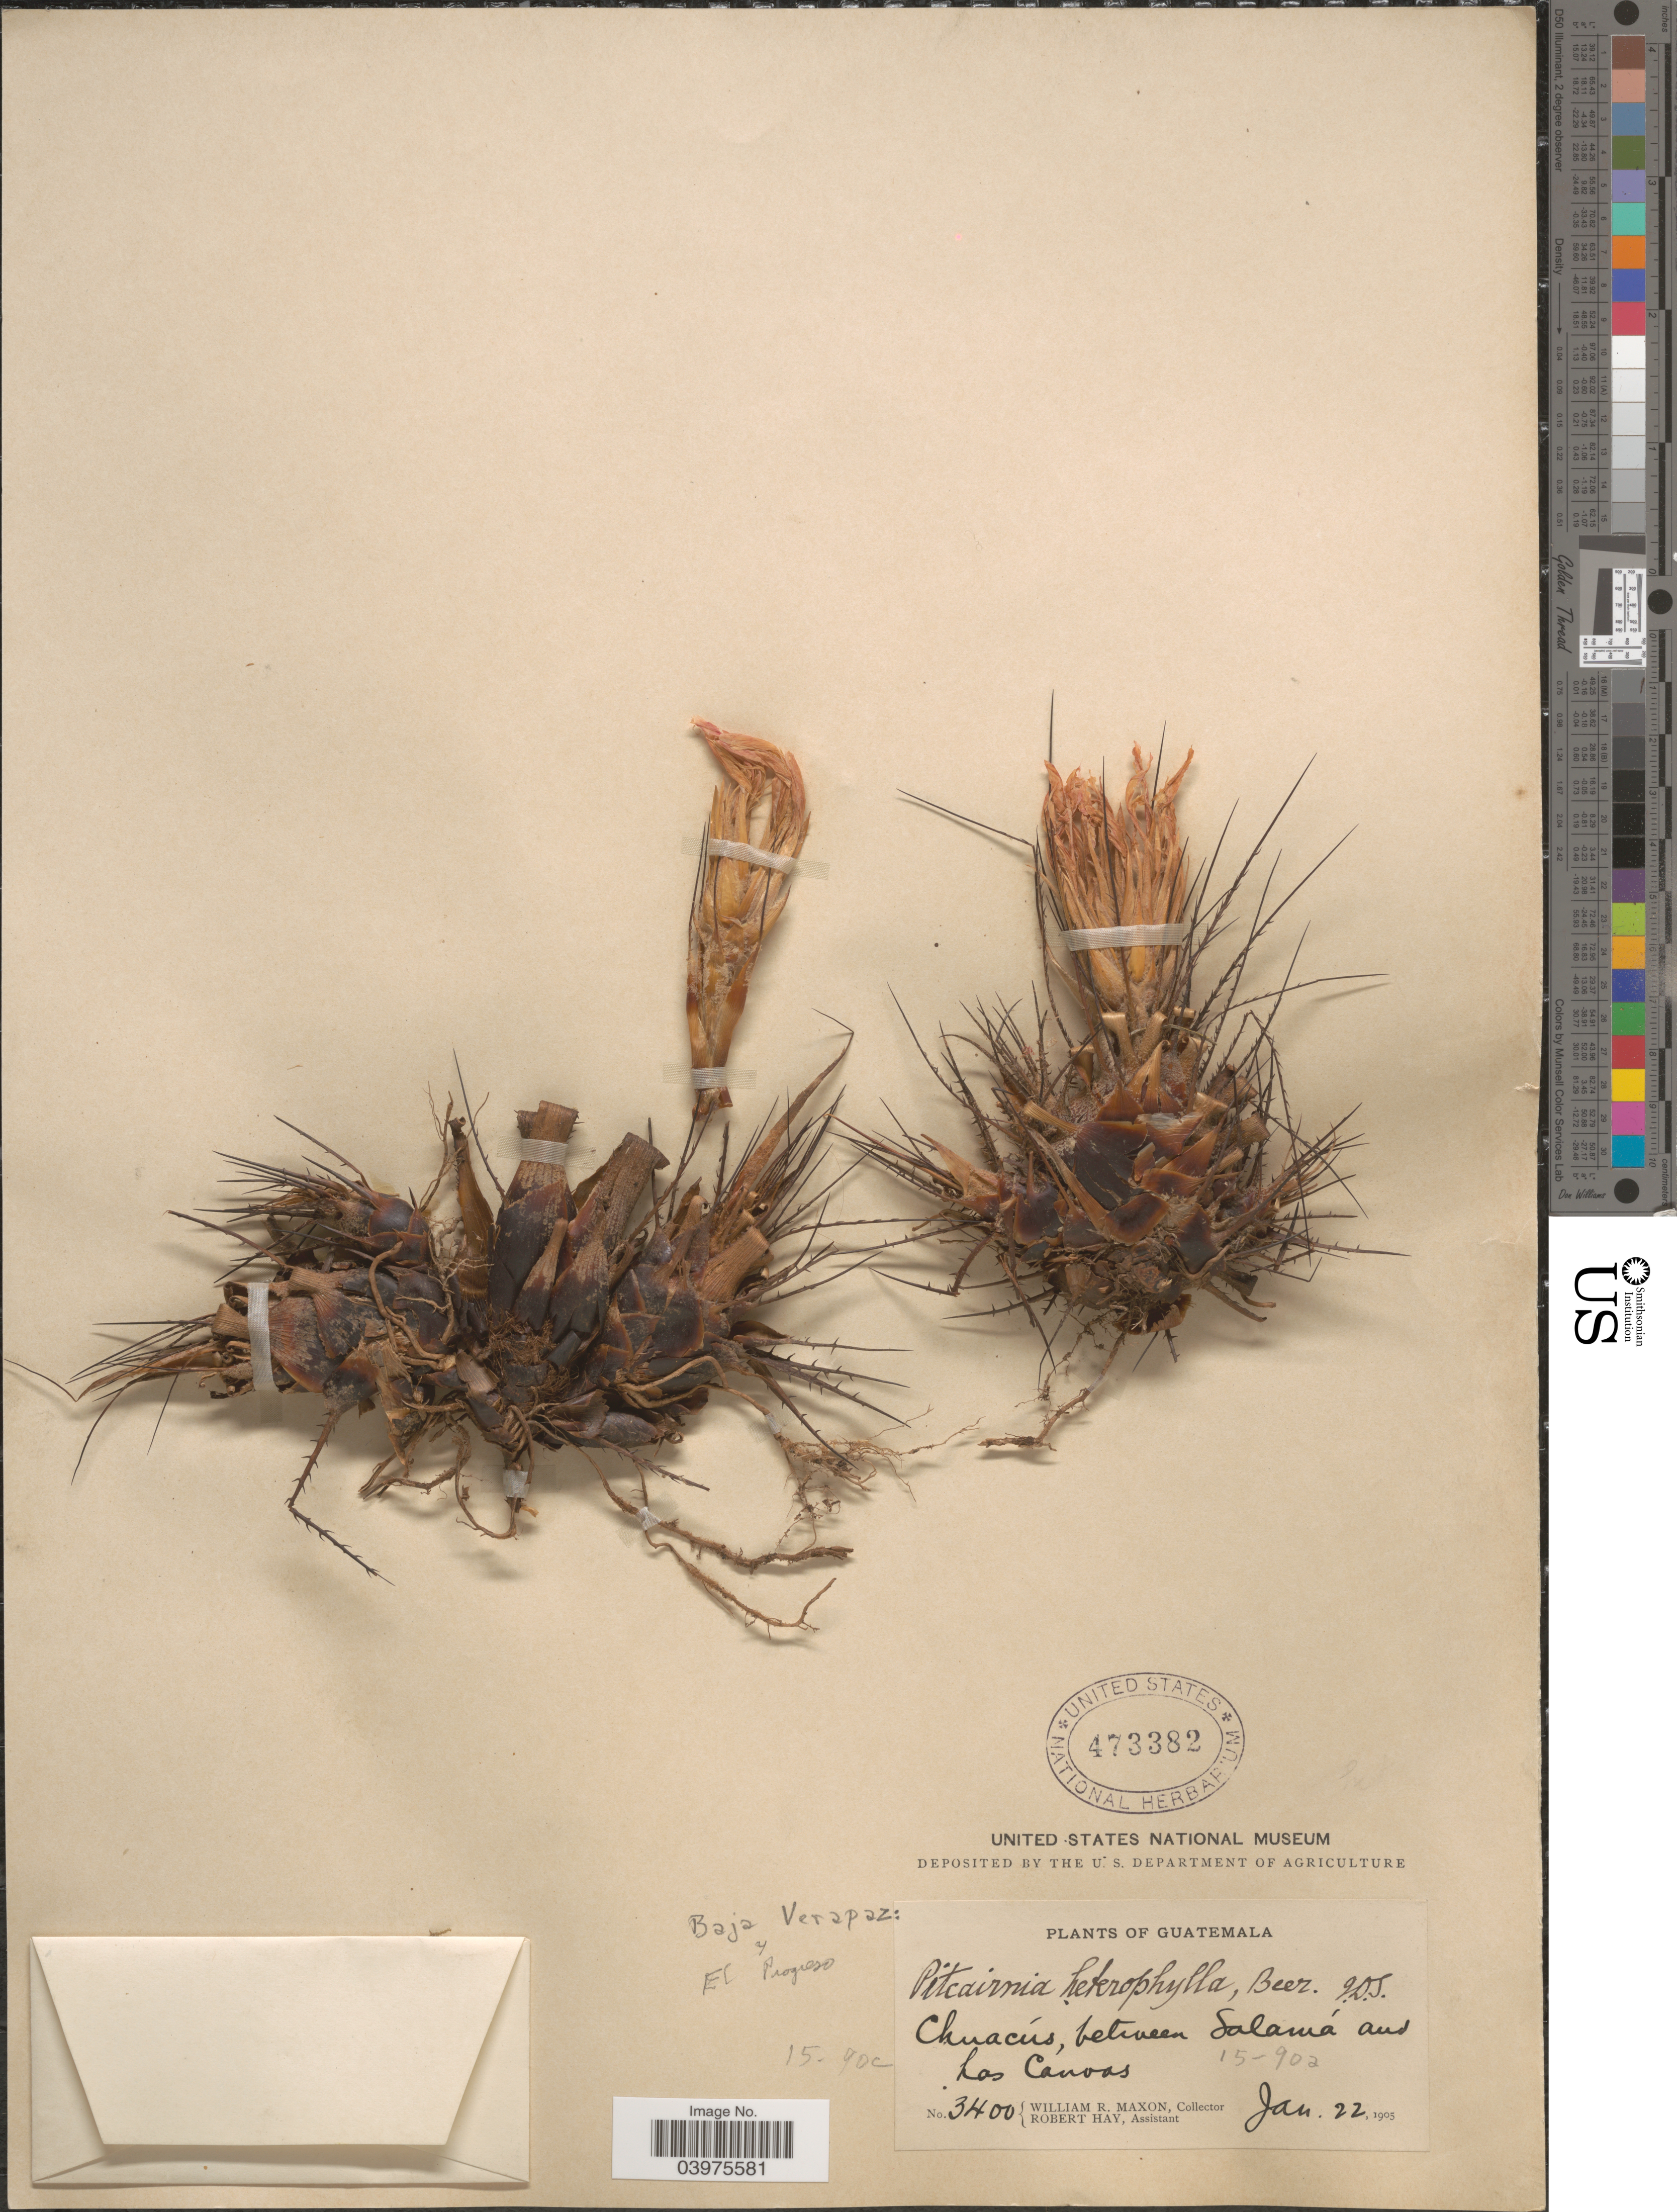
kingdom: Plantae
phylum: Tracheophyta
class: Liliopsida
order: Poales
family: Bromeliaceae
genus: Pitcairnia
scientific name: Pitcairnia heterophylla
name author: (Lindl.) Beer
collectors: W. R. Maxon & R. H. Hay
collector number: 3400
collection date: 1905-01-22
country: Guatemala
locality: Baja Verapaz y El Progreso. Chuacús, between Salamá and Los Canoas.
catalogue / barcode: US 473382